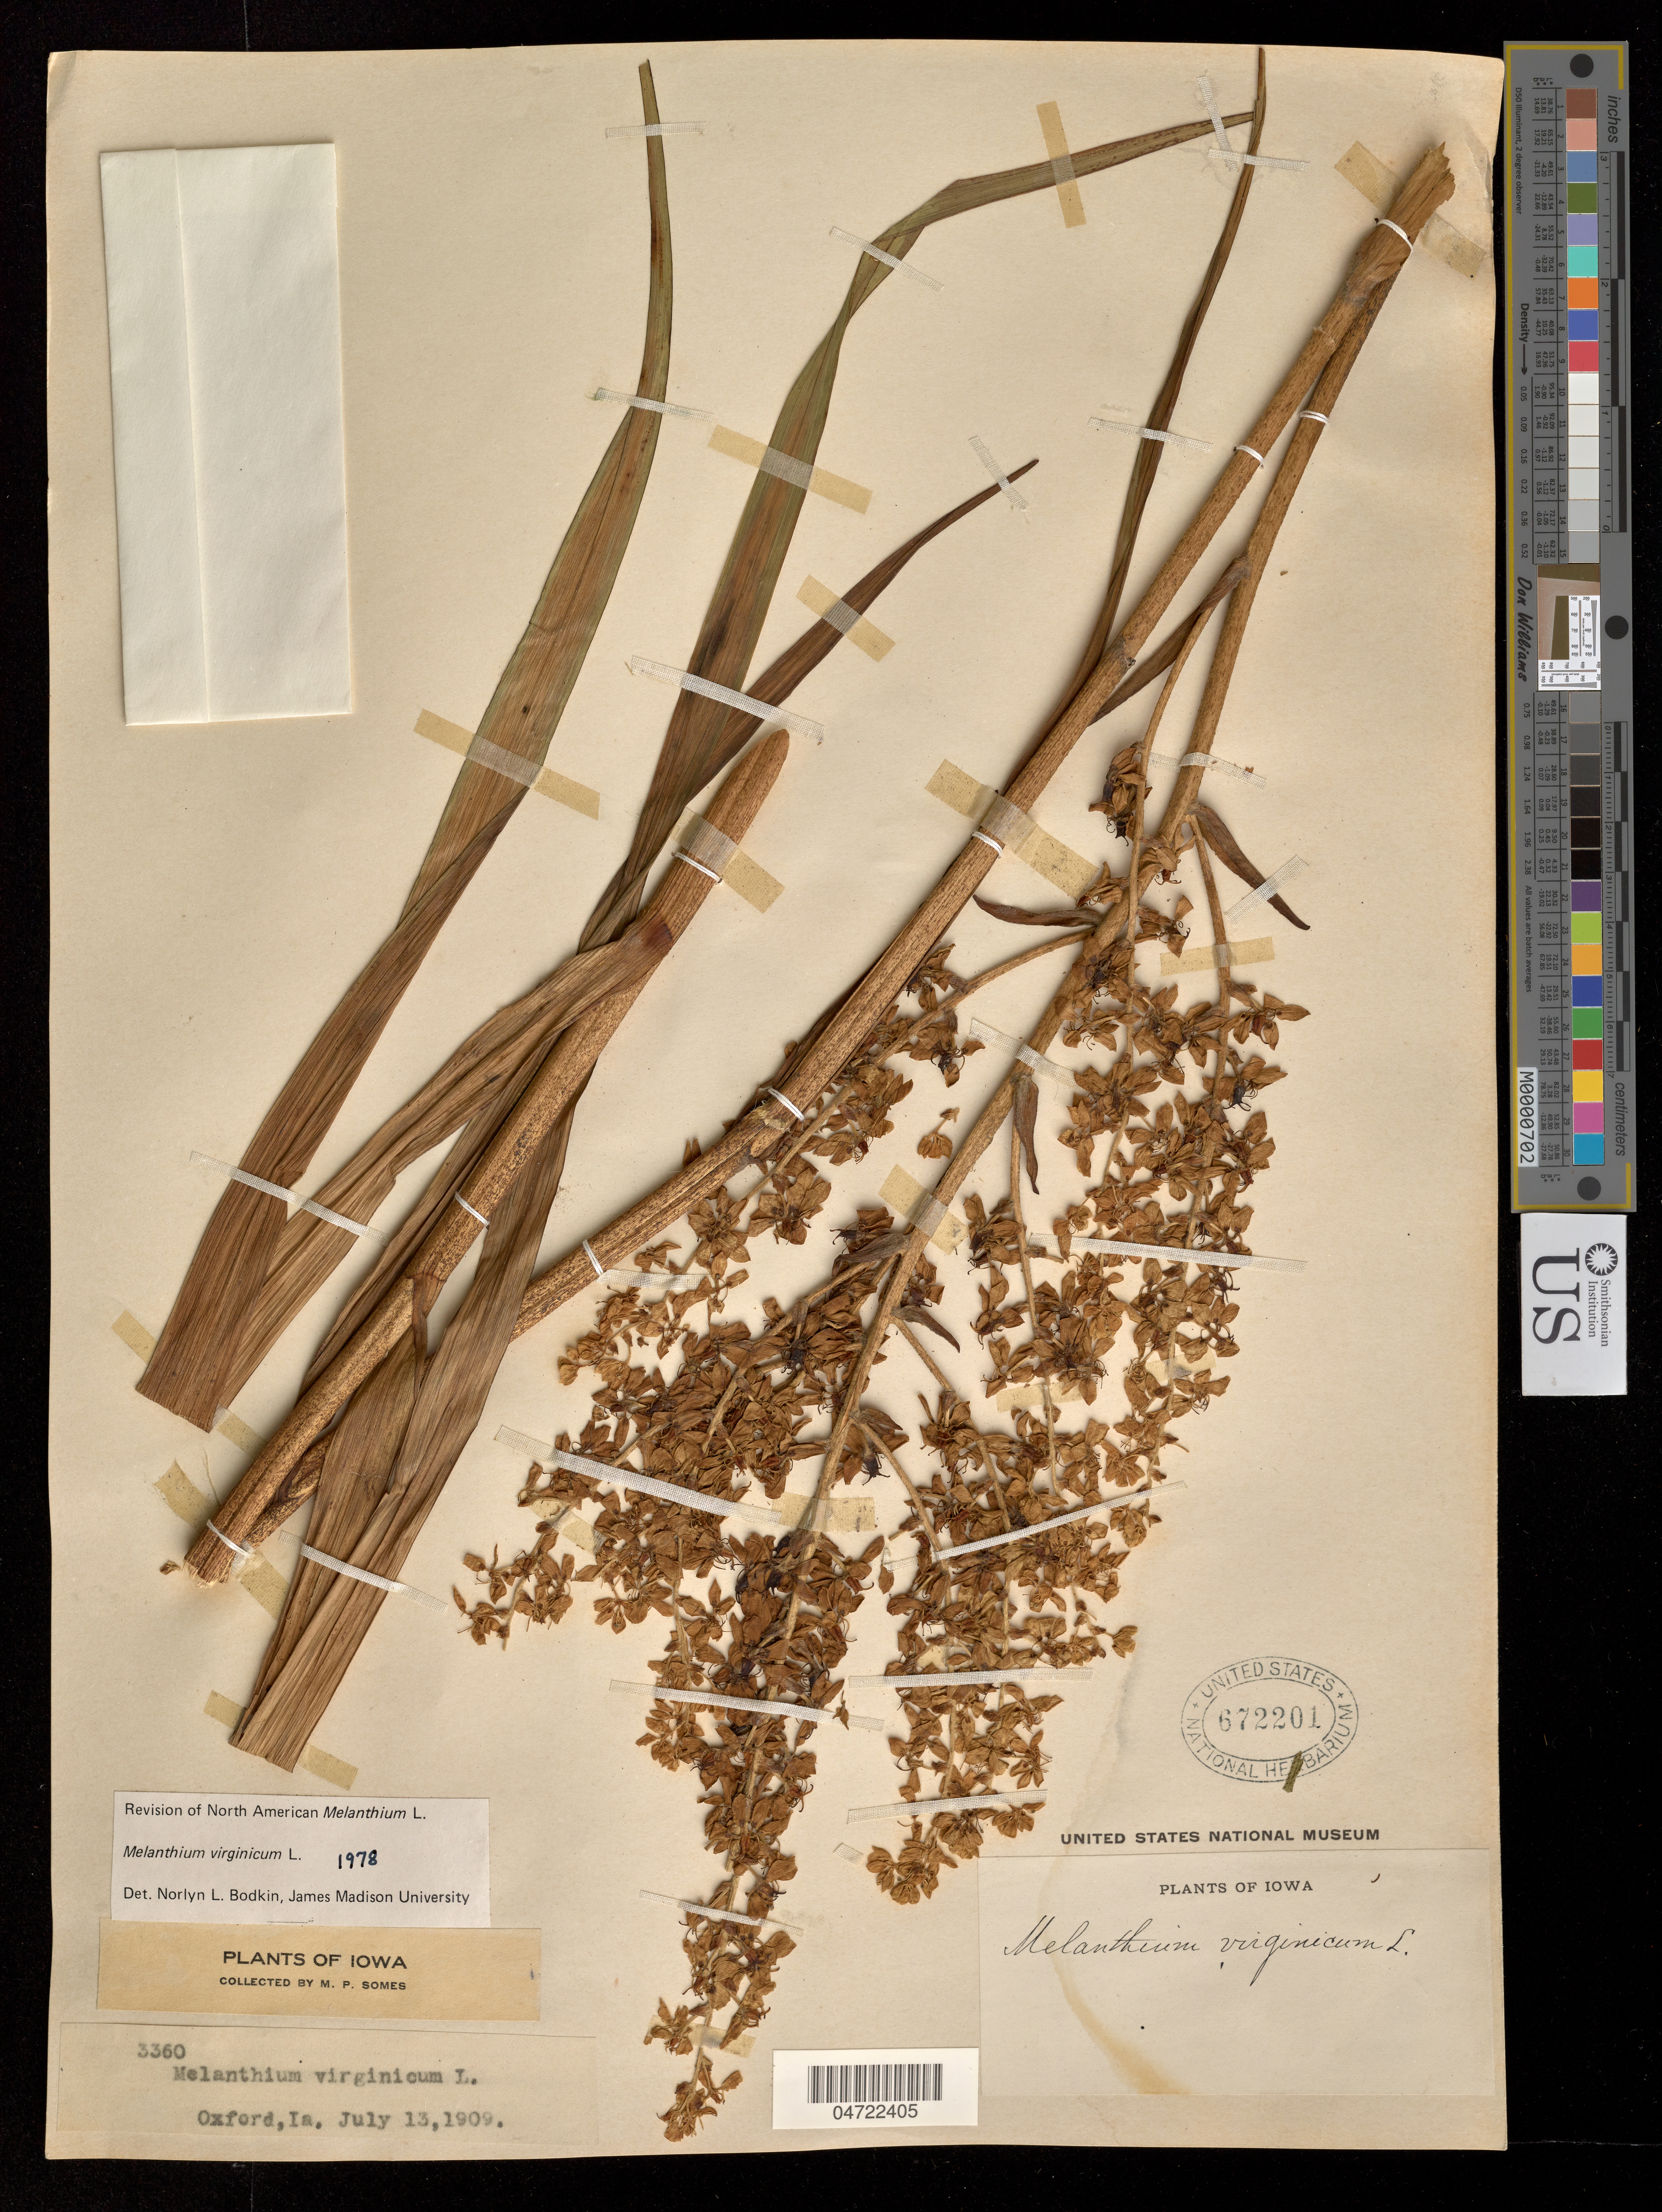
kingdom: Plantae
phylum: Tracheophyta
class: Liliopsida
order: Liliales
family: Melanthiaceae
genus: Melanthium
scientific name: Melanthium virginicum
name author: L.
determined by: Bodkin, N. L.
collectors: M. Somes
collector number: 3360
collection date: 1909-07-13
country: United States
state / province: Iowa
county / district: Johnson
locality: Oxford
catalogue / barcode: US 672201